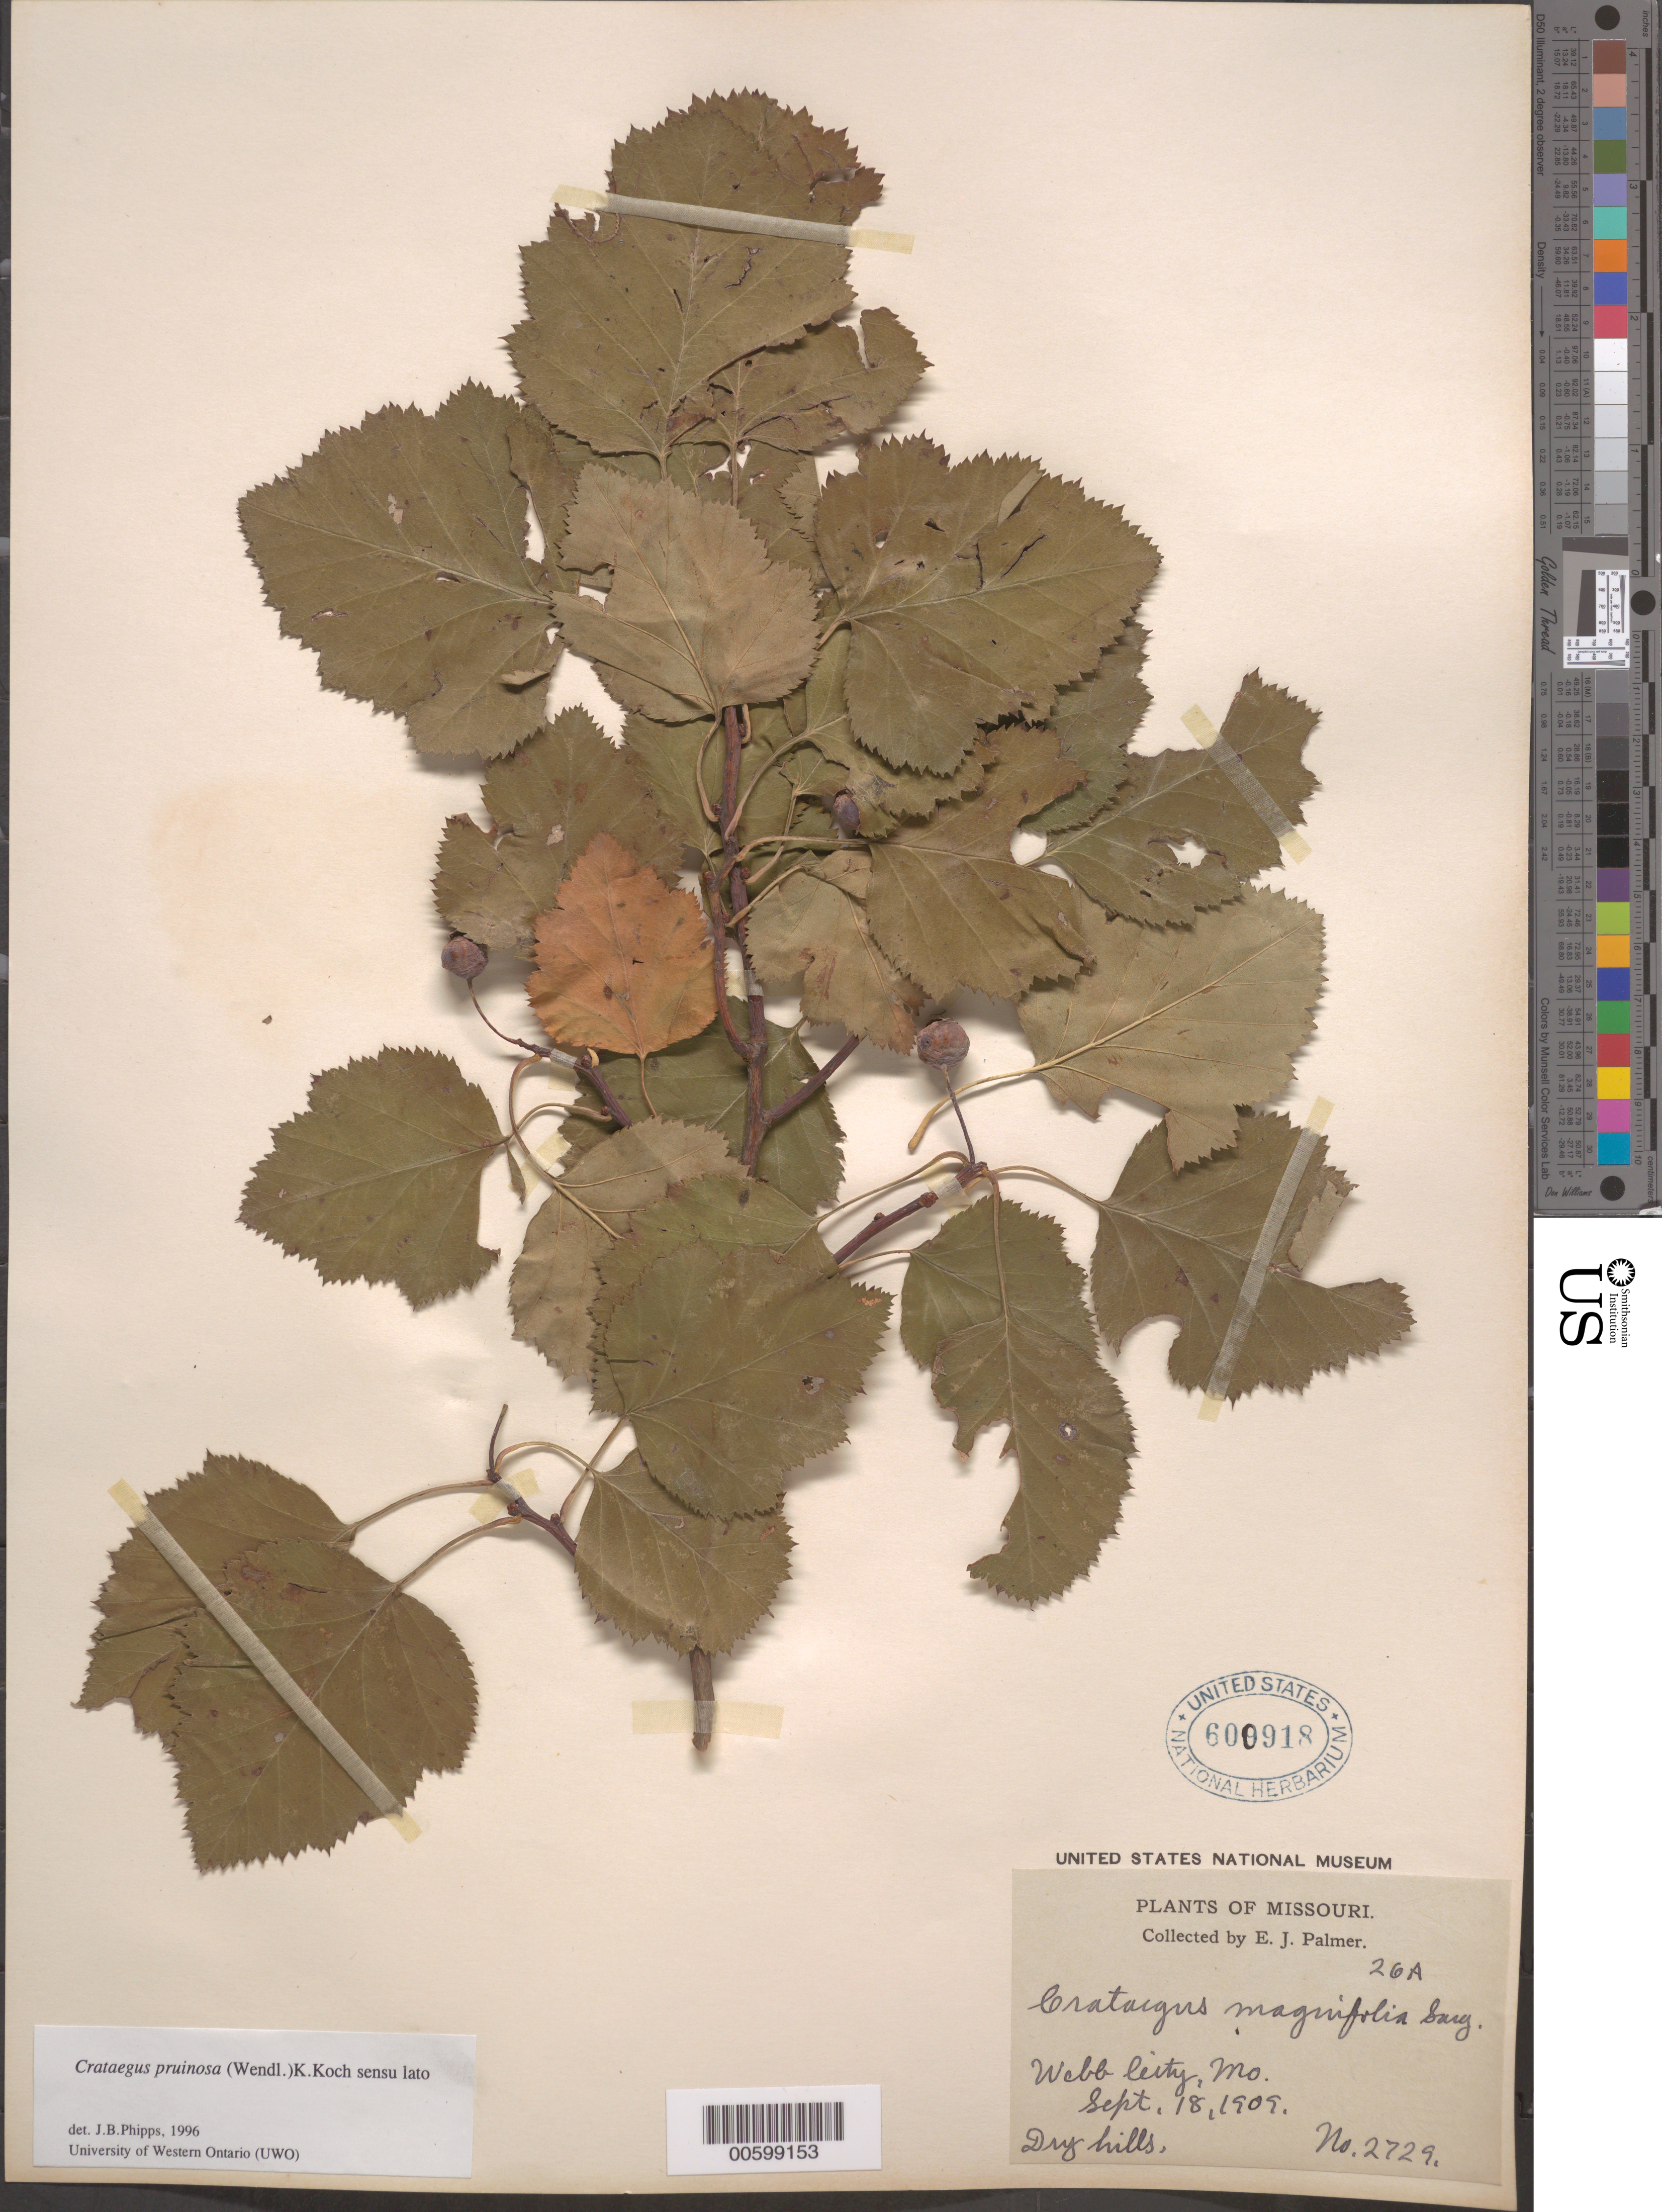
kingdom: Plantae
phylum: Tracheophyta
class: Magnoliopsida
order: Rosales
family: Rosaceae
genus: Crataegus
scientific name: Crataegus pruinosa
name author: (H.L. Wendl.) K. Koch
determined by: Phipps, James B., (UWO), University of Western Ontario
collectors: E. J. Palmer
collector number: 2729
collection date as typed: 18 Sep 1909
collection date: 1909-09-18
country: United States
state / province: Missouri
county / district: Jasper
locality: Webb City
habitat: Dry hills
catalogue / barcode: US 600918